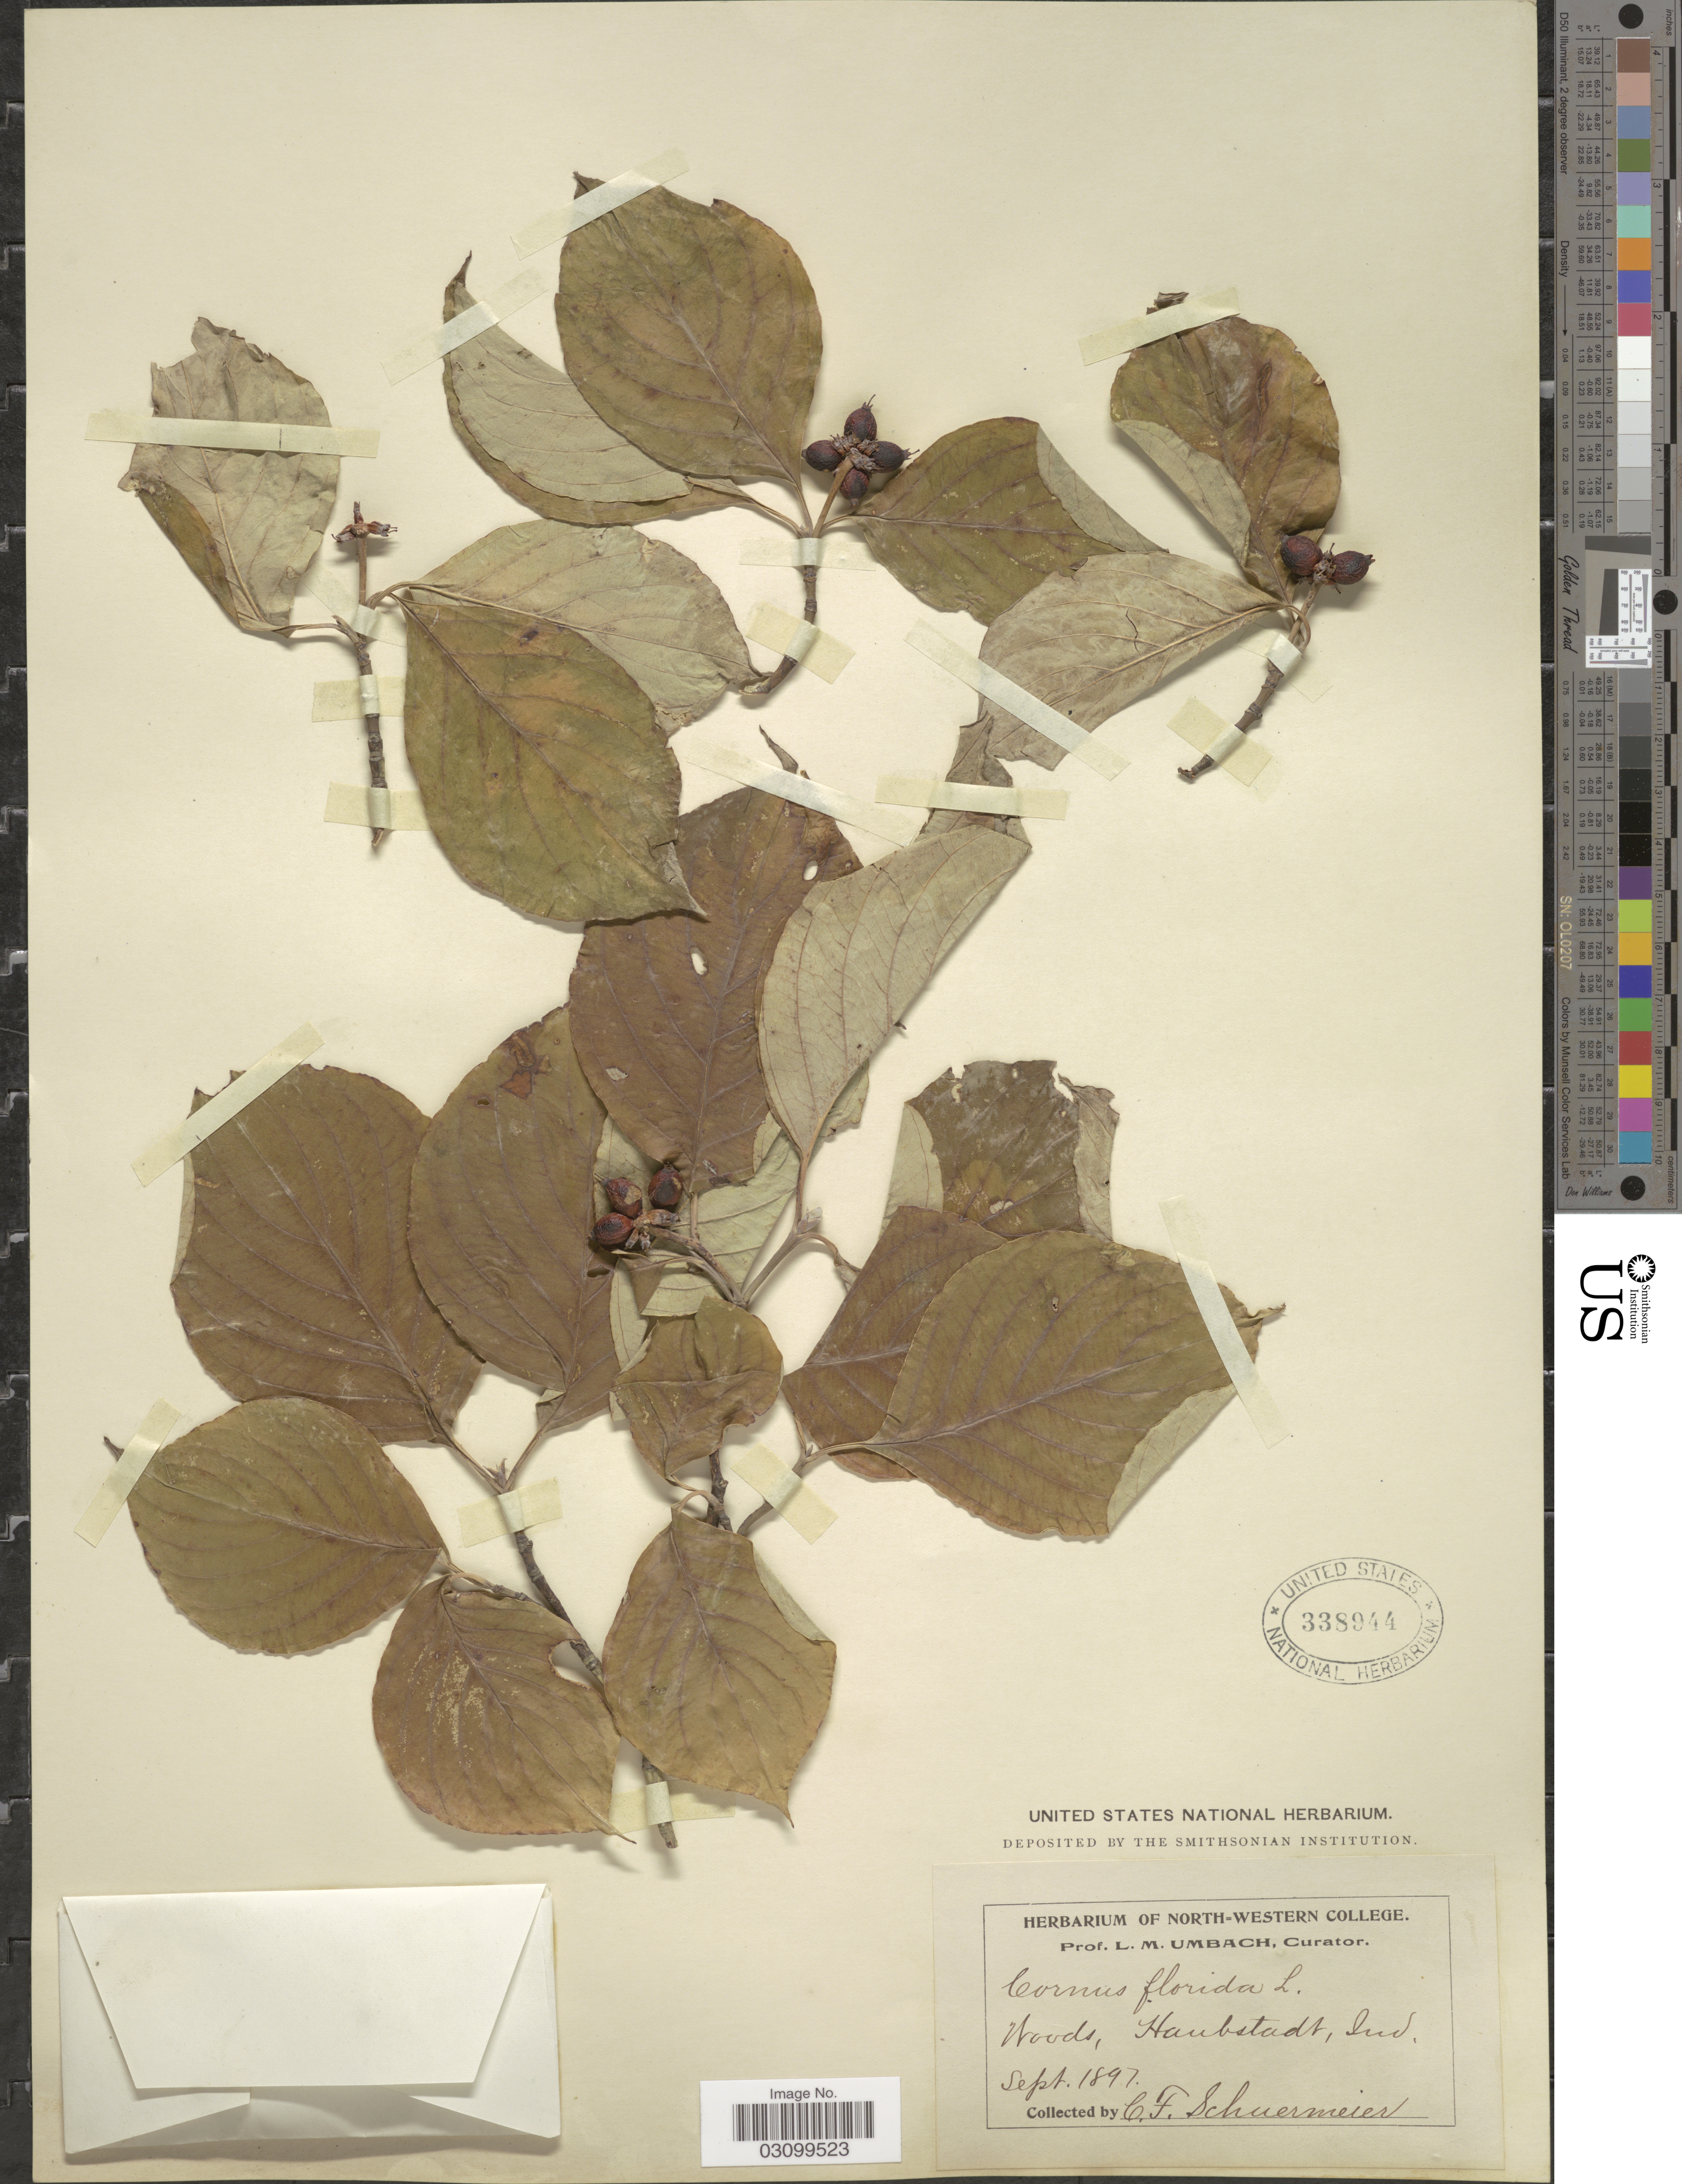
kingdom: Plantae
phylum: Tracheophyta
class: Magnoliopsida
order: Cornales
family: Cornaceae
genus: Cornus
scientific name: Cornus florida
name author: L.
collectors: C. Schuermeier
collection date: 1897-09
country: United States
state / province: Indiana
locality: Haubstadt.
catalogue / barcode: US 338944